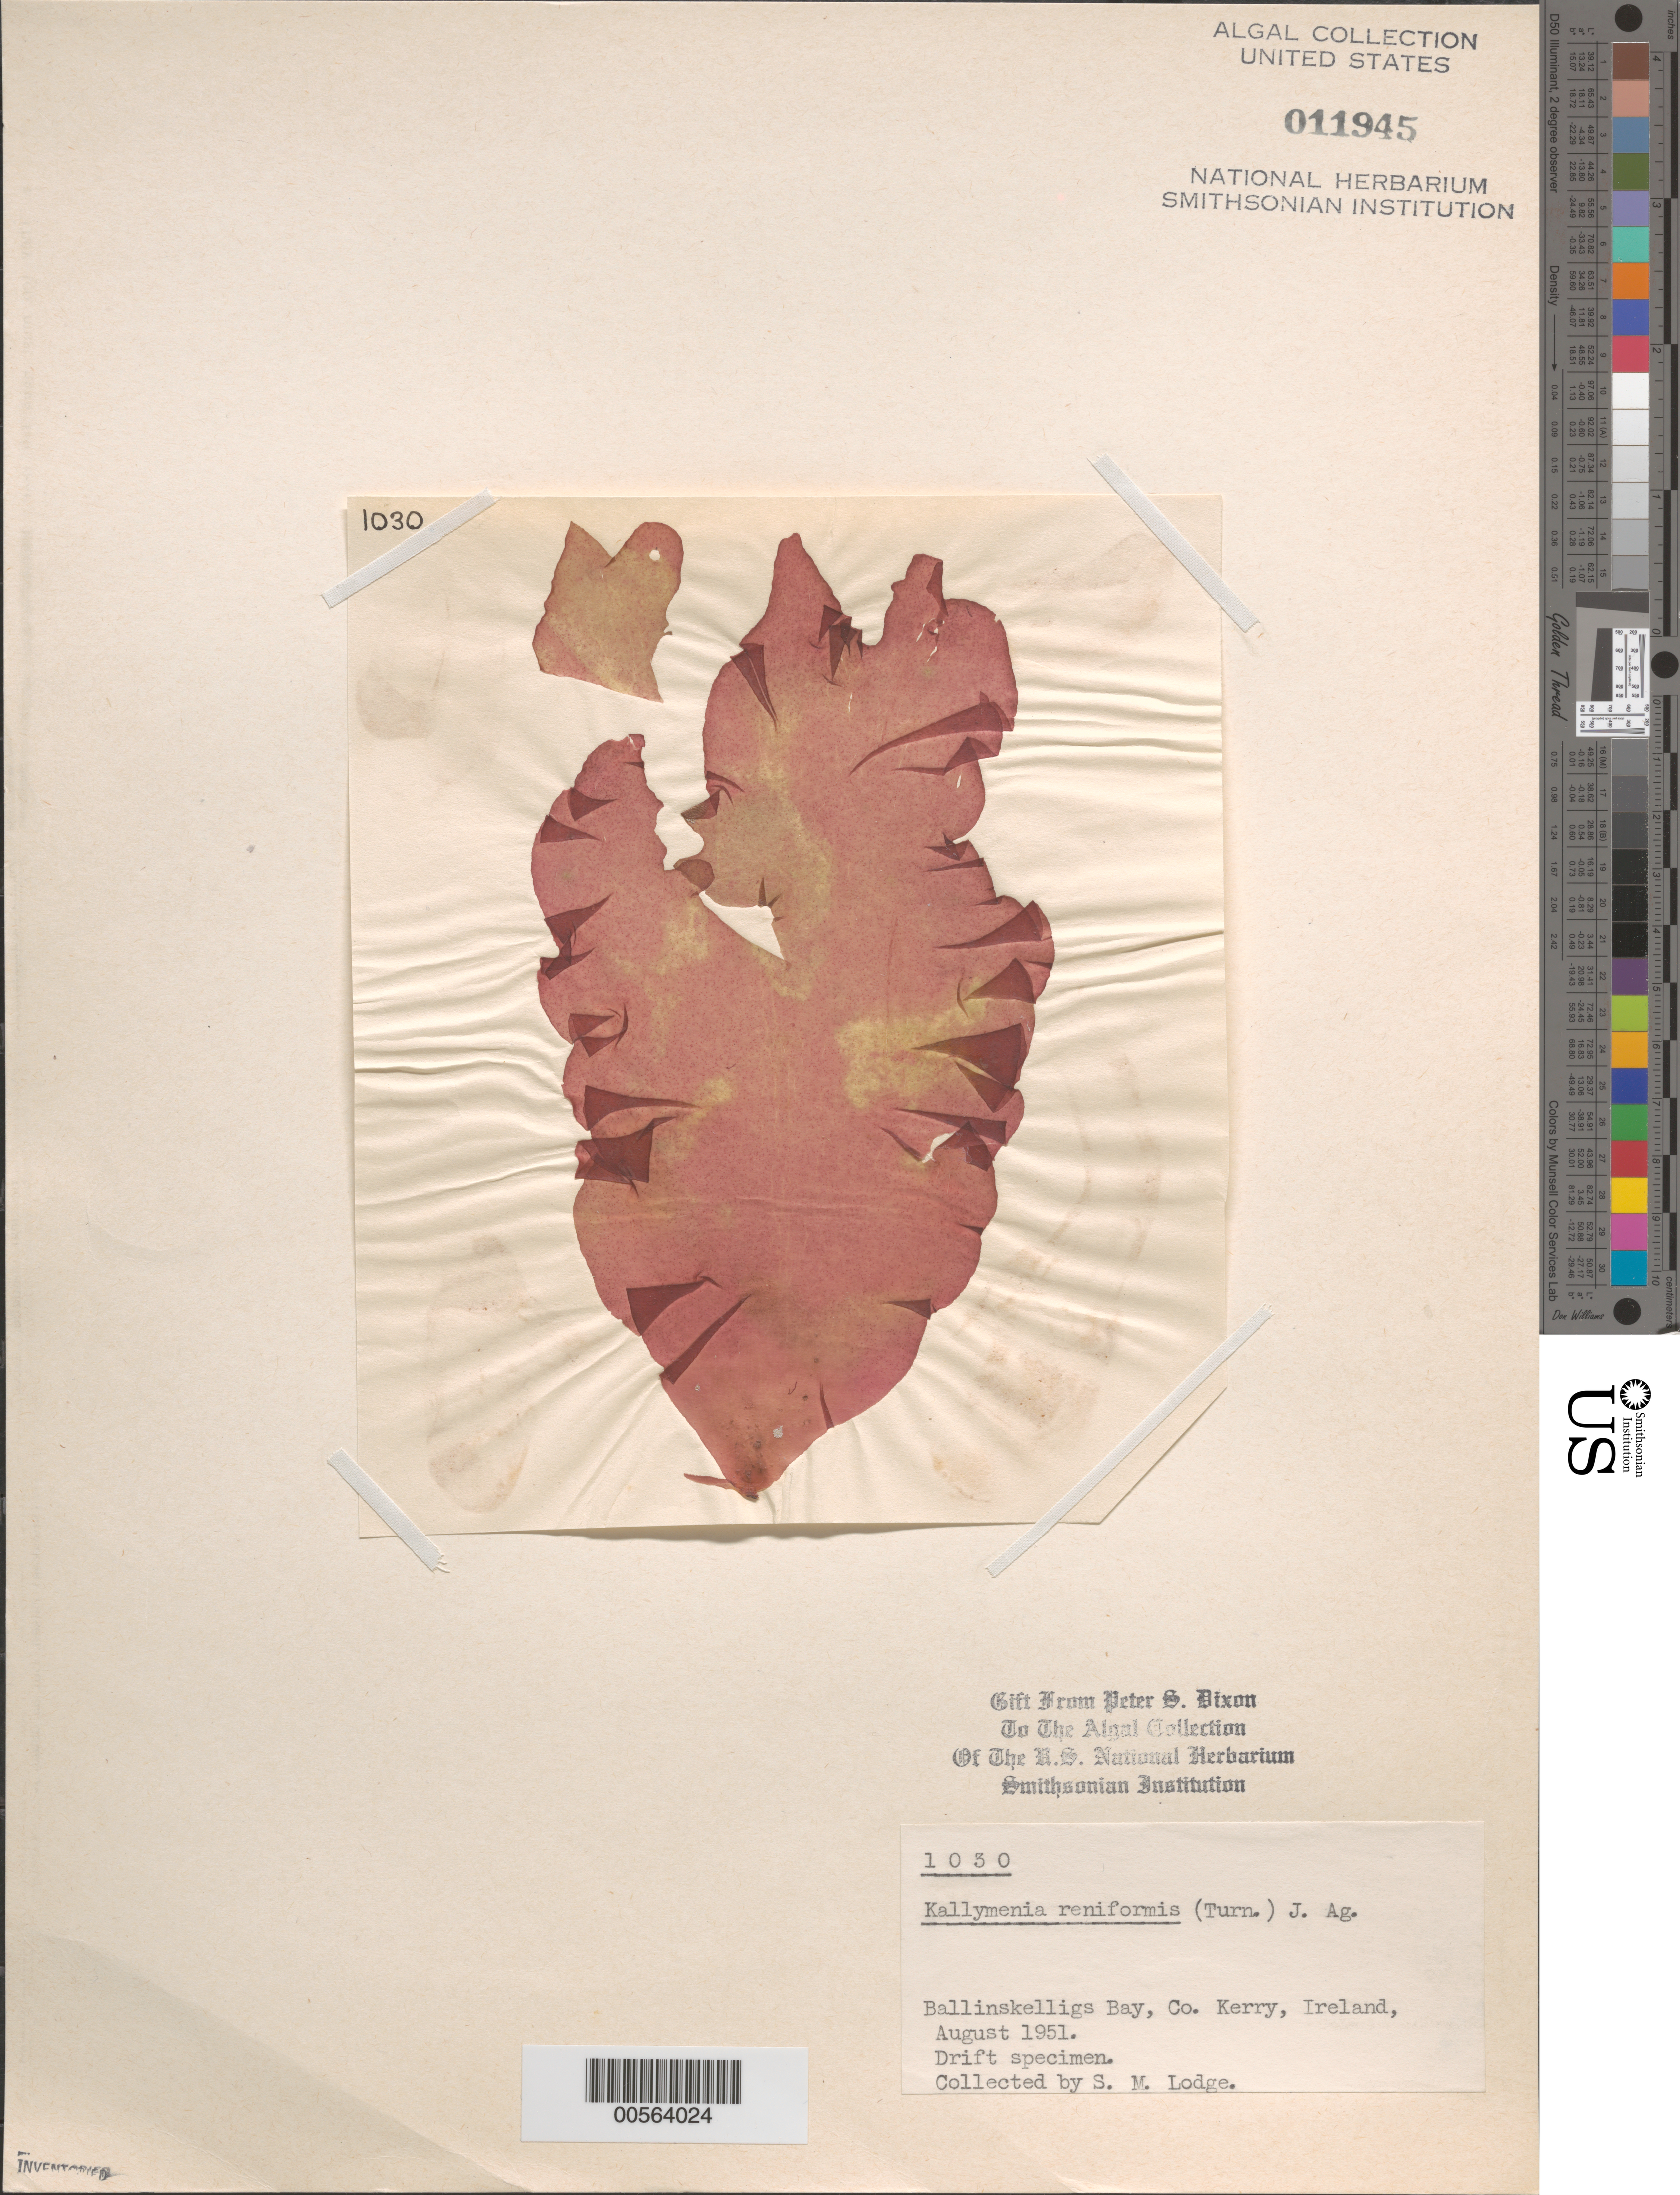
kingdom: Plantae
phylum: Rhodophyta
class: Florideophyceae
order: Gigartinales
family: Kallymeniaceae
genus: Kallymenia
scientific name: Kallymenia reniformis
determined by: Dixon, P. S.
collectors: S. Lodge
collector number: PSD 1030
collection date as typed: Aug 1951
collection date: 1951-08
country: Ireland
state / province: Munster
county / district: Kerry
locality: Ballinskelligs Bay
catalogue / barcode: US 11945